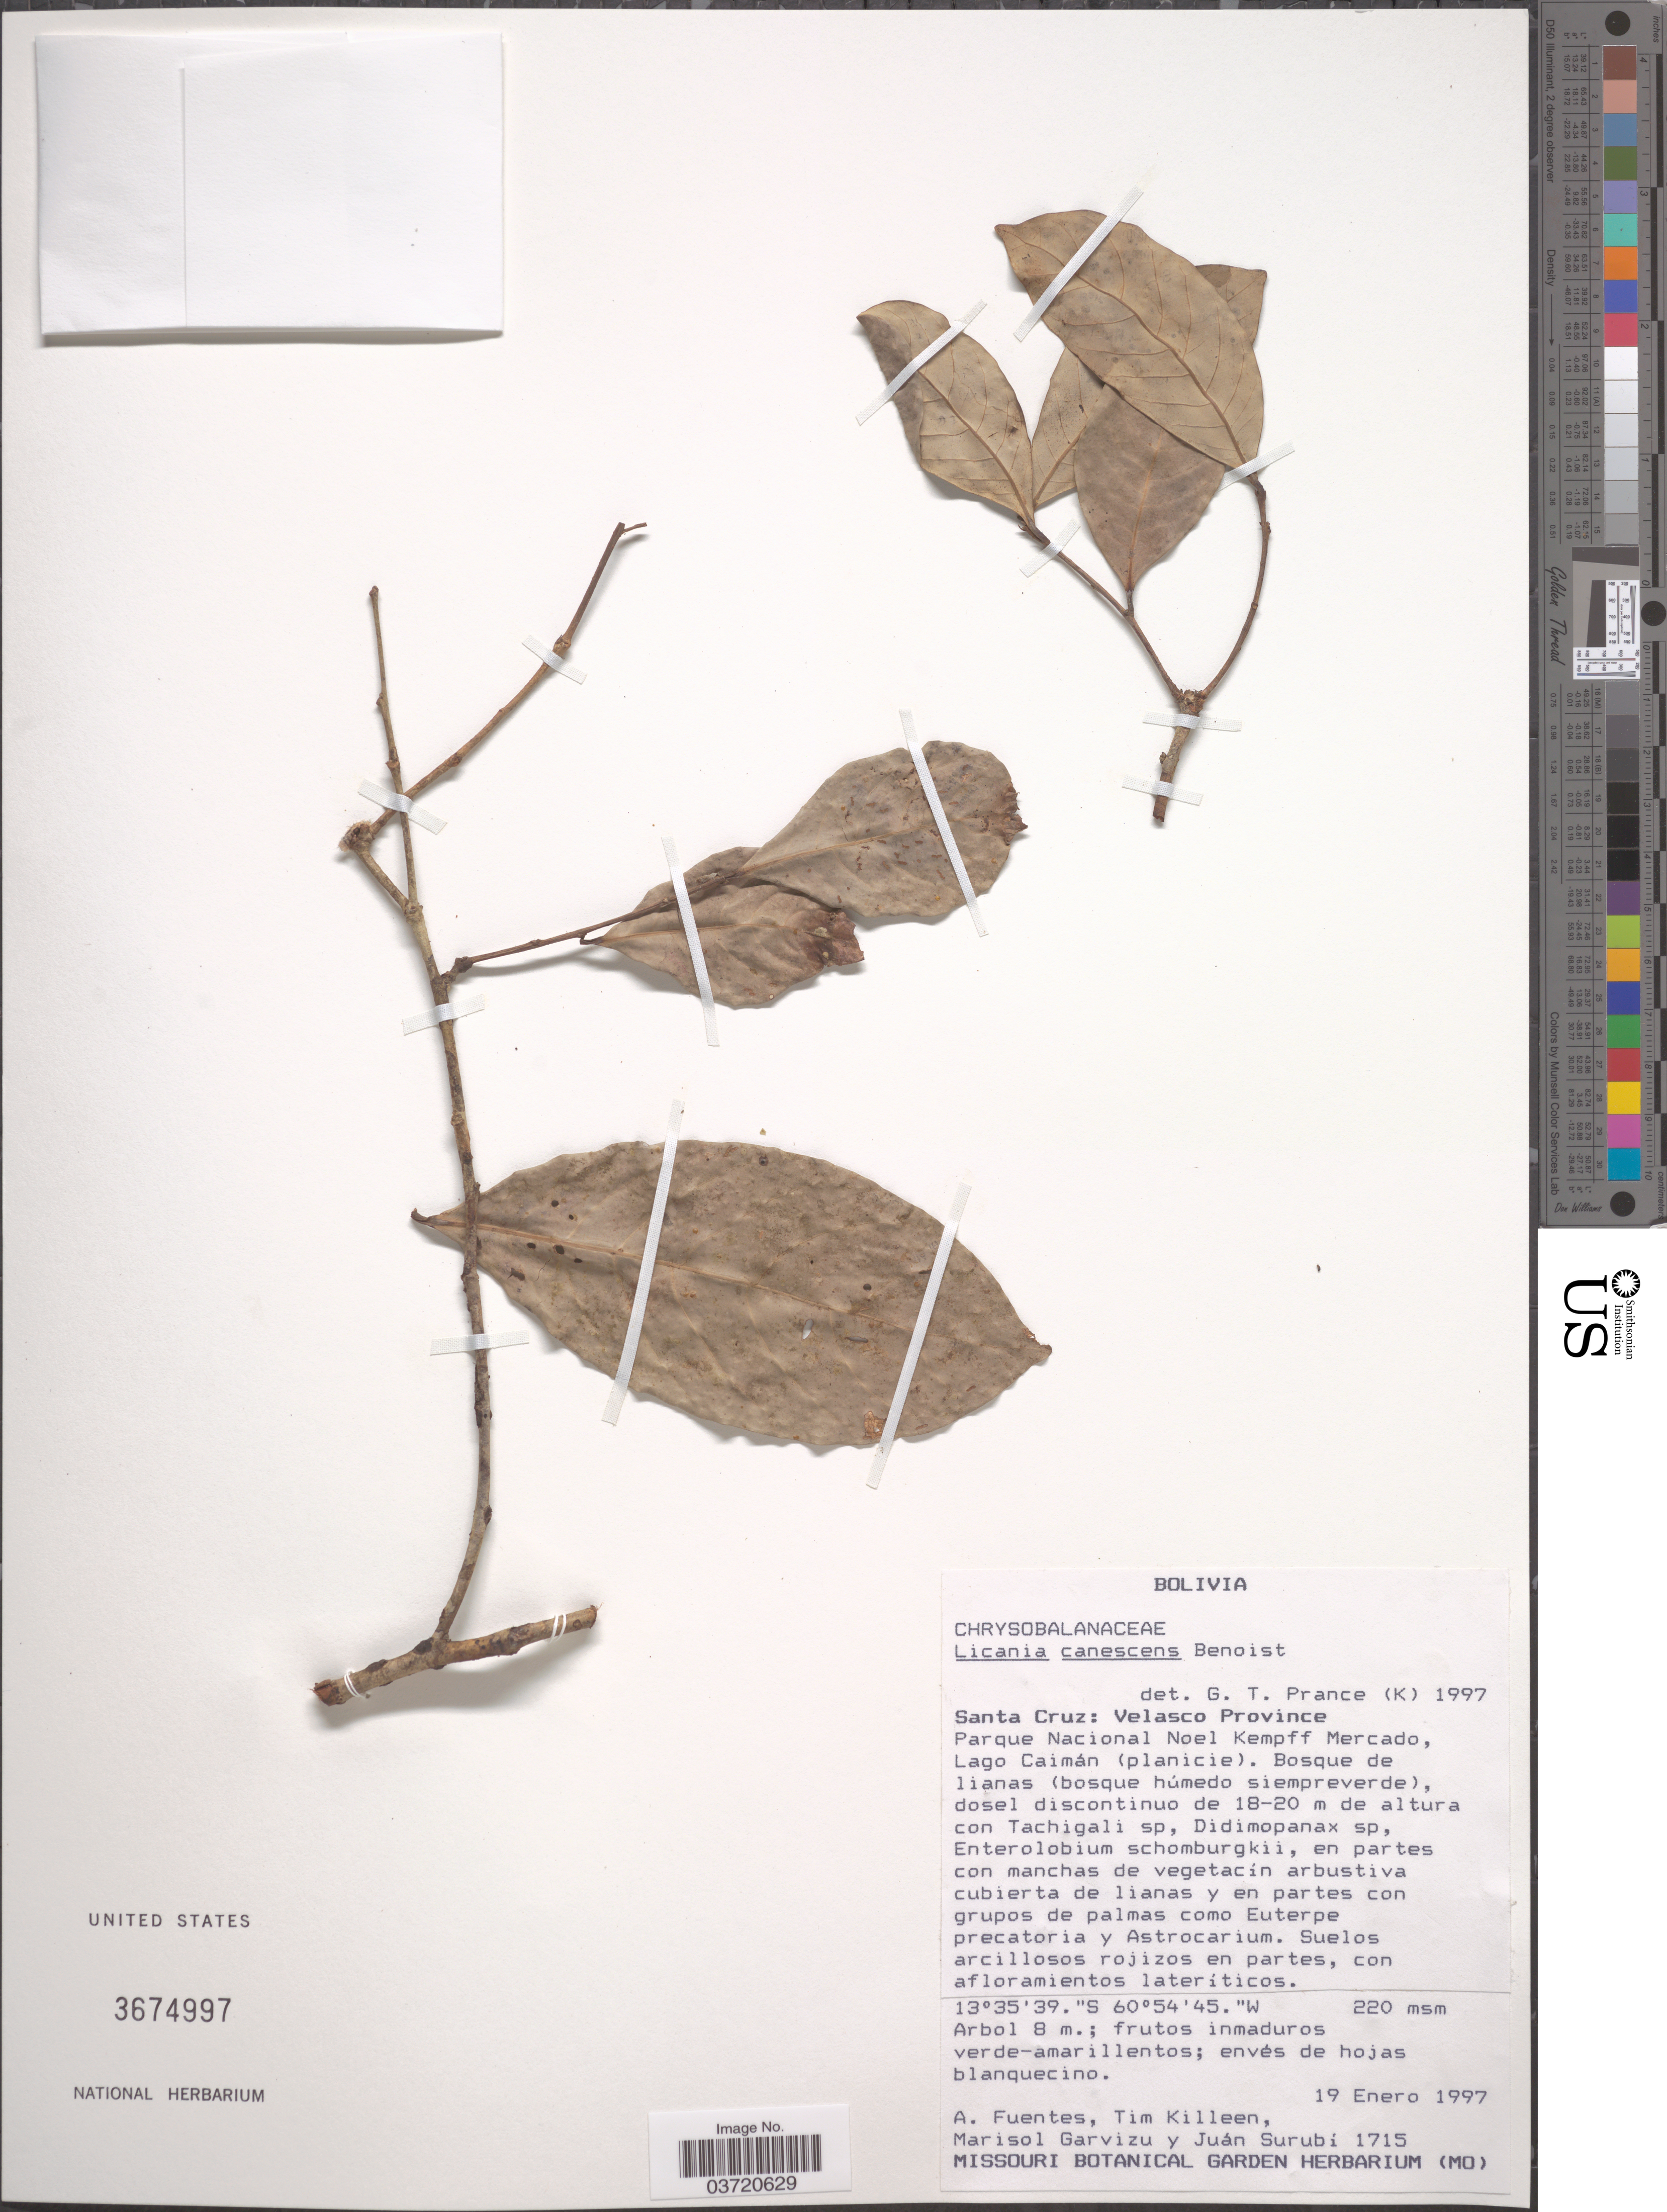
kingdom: Plantae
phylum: Tracheophyta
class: Magnoliopsida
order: Malpighiales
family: Chrysobalanaceae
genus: Licania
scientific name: Licania canescens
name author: Benoist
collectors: A. Fuentes, T. J. Killeen, M. Garvizu & J. Surubi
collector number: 1715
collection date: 1997-01-19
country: Bolivia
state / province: Santa Cruz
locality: Velasco Province. Parque Nacional Noel Kempff Mercado, Lago Caimán (planicie).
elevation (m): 220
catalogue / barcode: US 3674997